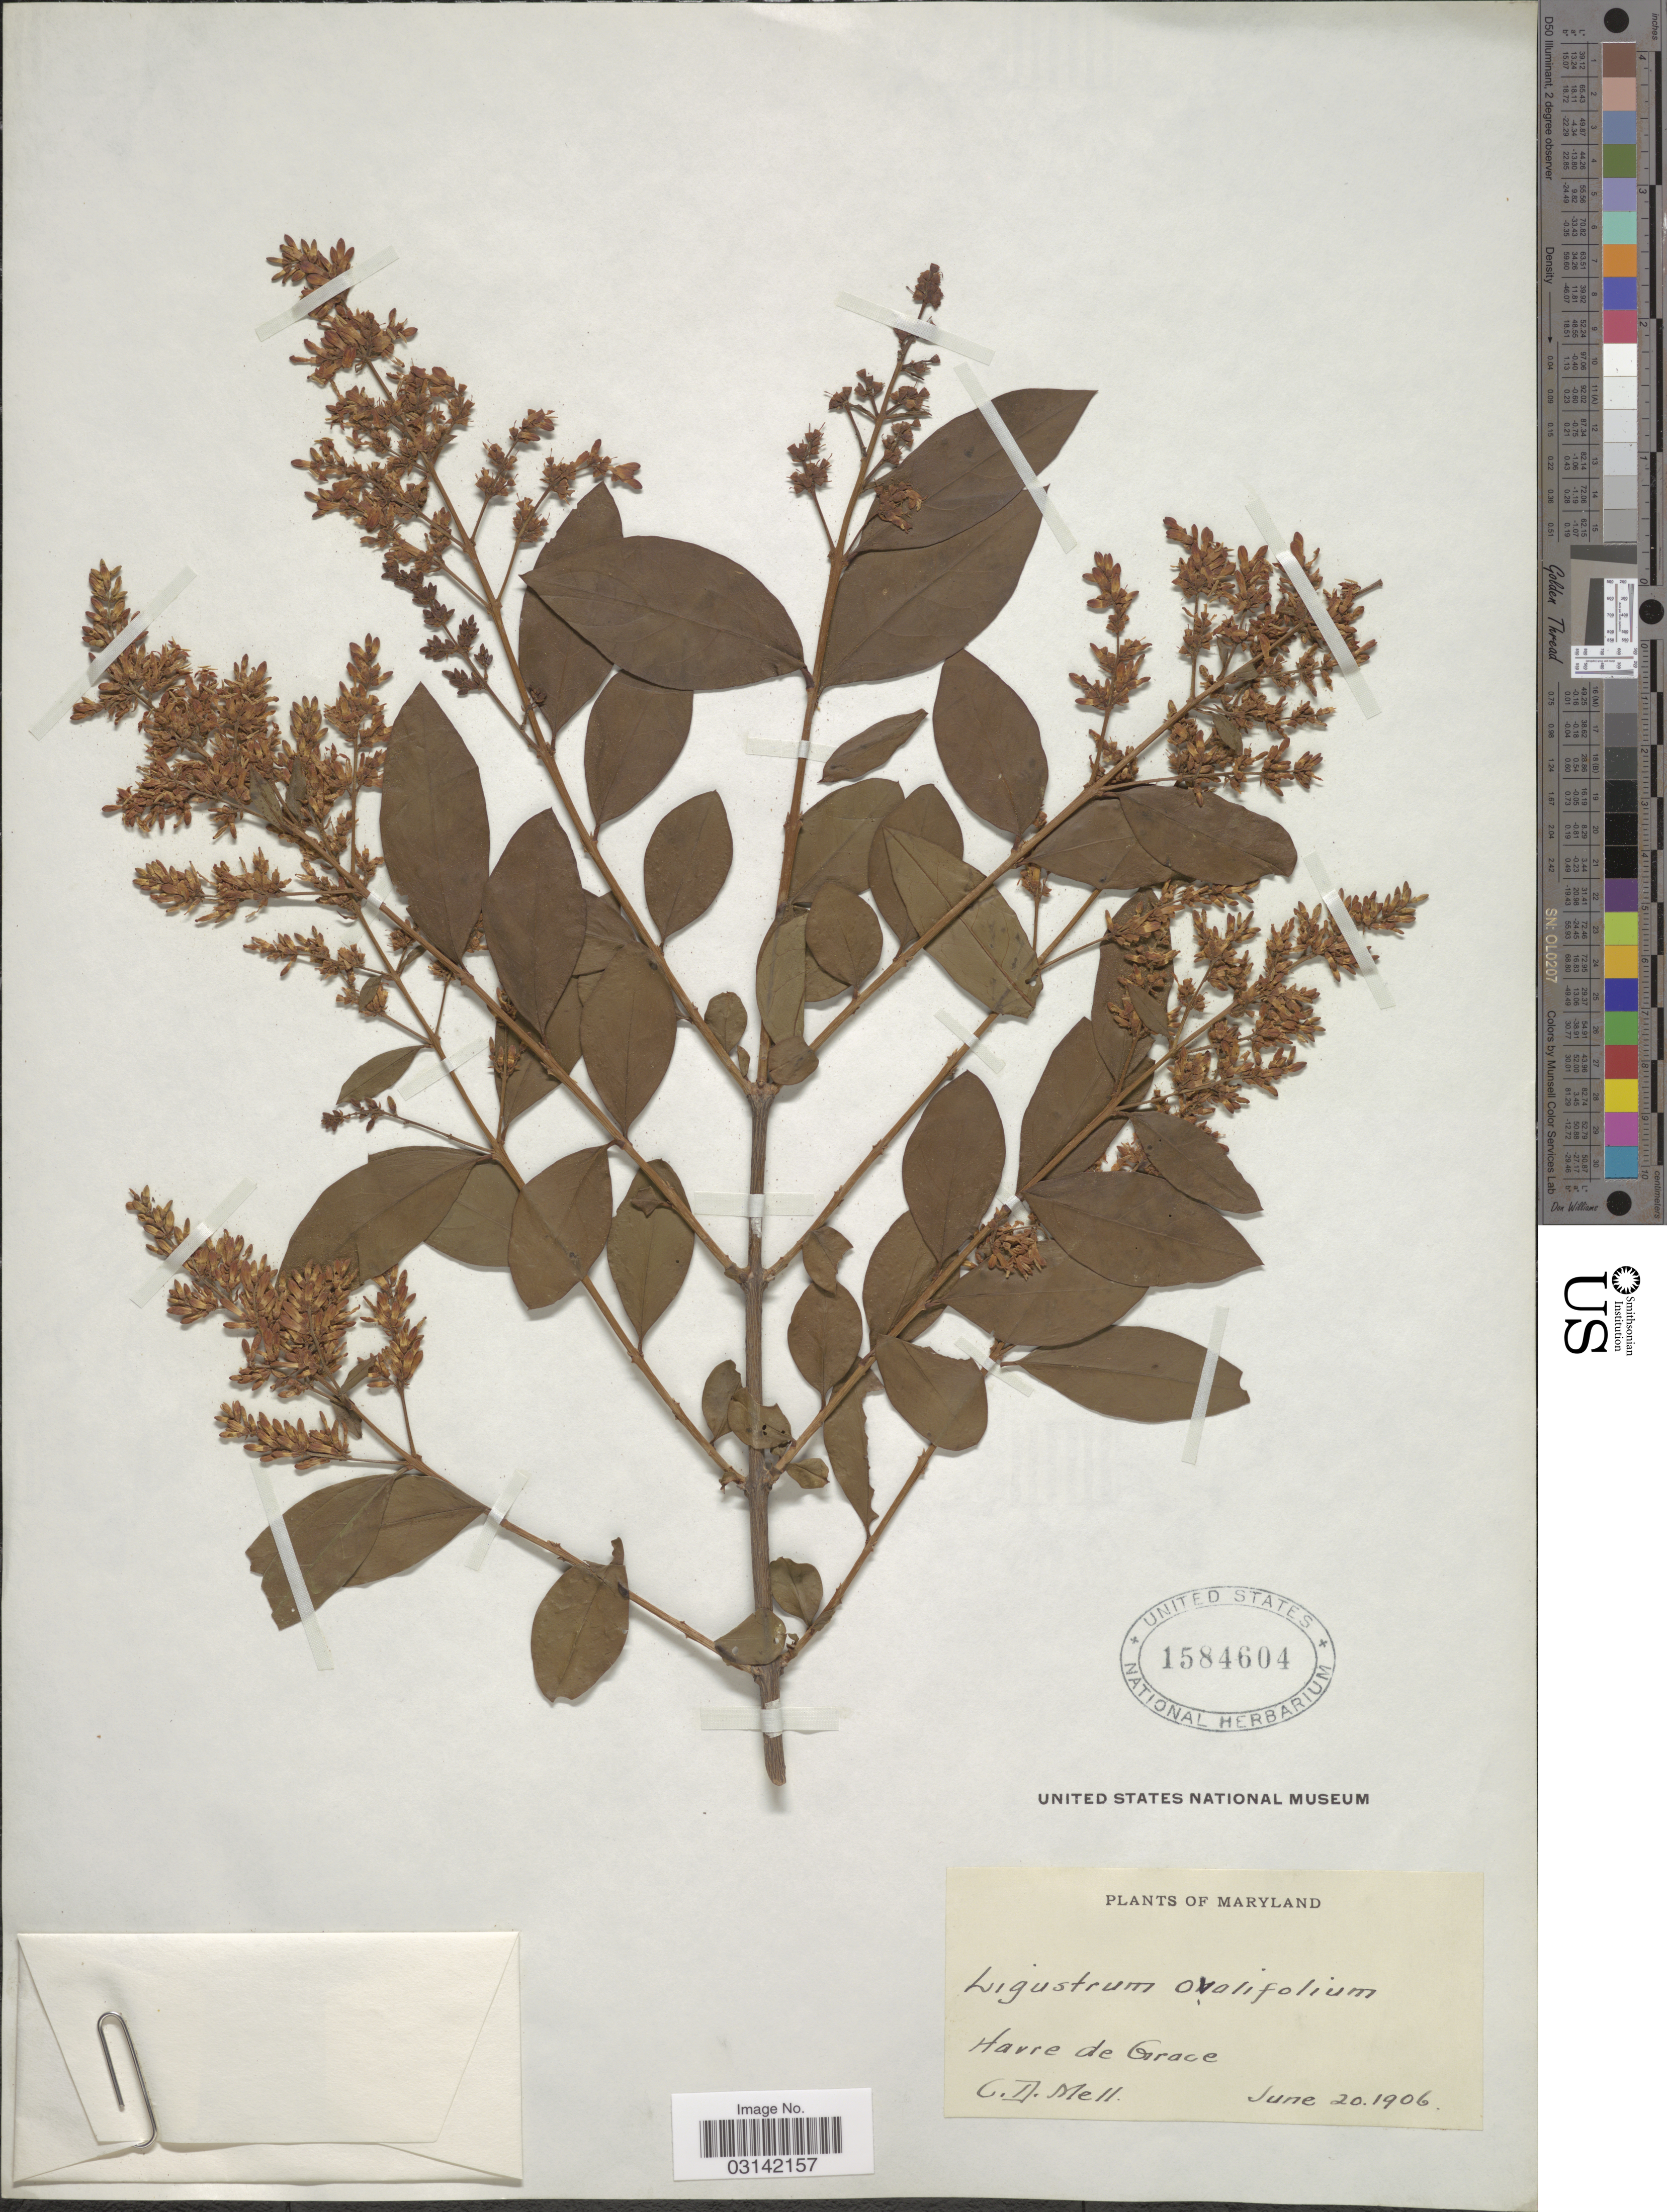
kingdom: Plantae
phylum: Tracheophyta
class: Magnoliopsida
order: Lamiales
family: Oleaceae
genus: Ligustrum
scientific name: Ligustrum ovalifolium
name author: Hassk.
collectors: C. D. Mell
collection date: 1906-06-20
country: United States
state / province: Maryland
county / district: Harford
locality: Havre de Grace.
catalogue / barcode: US 1584604